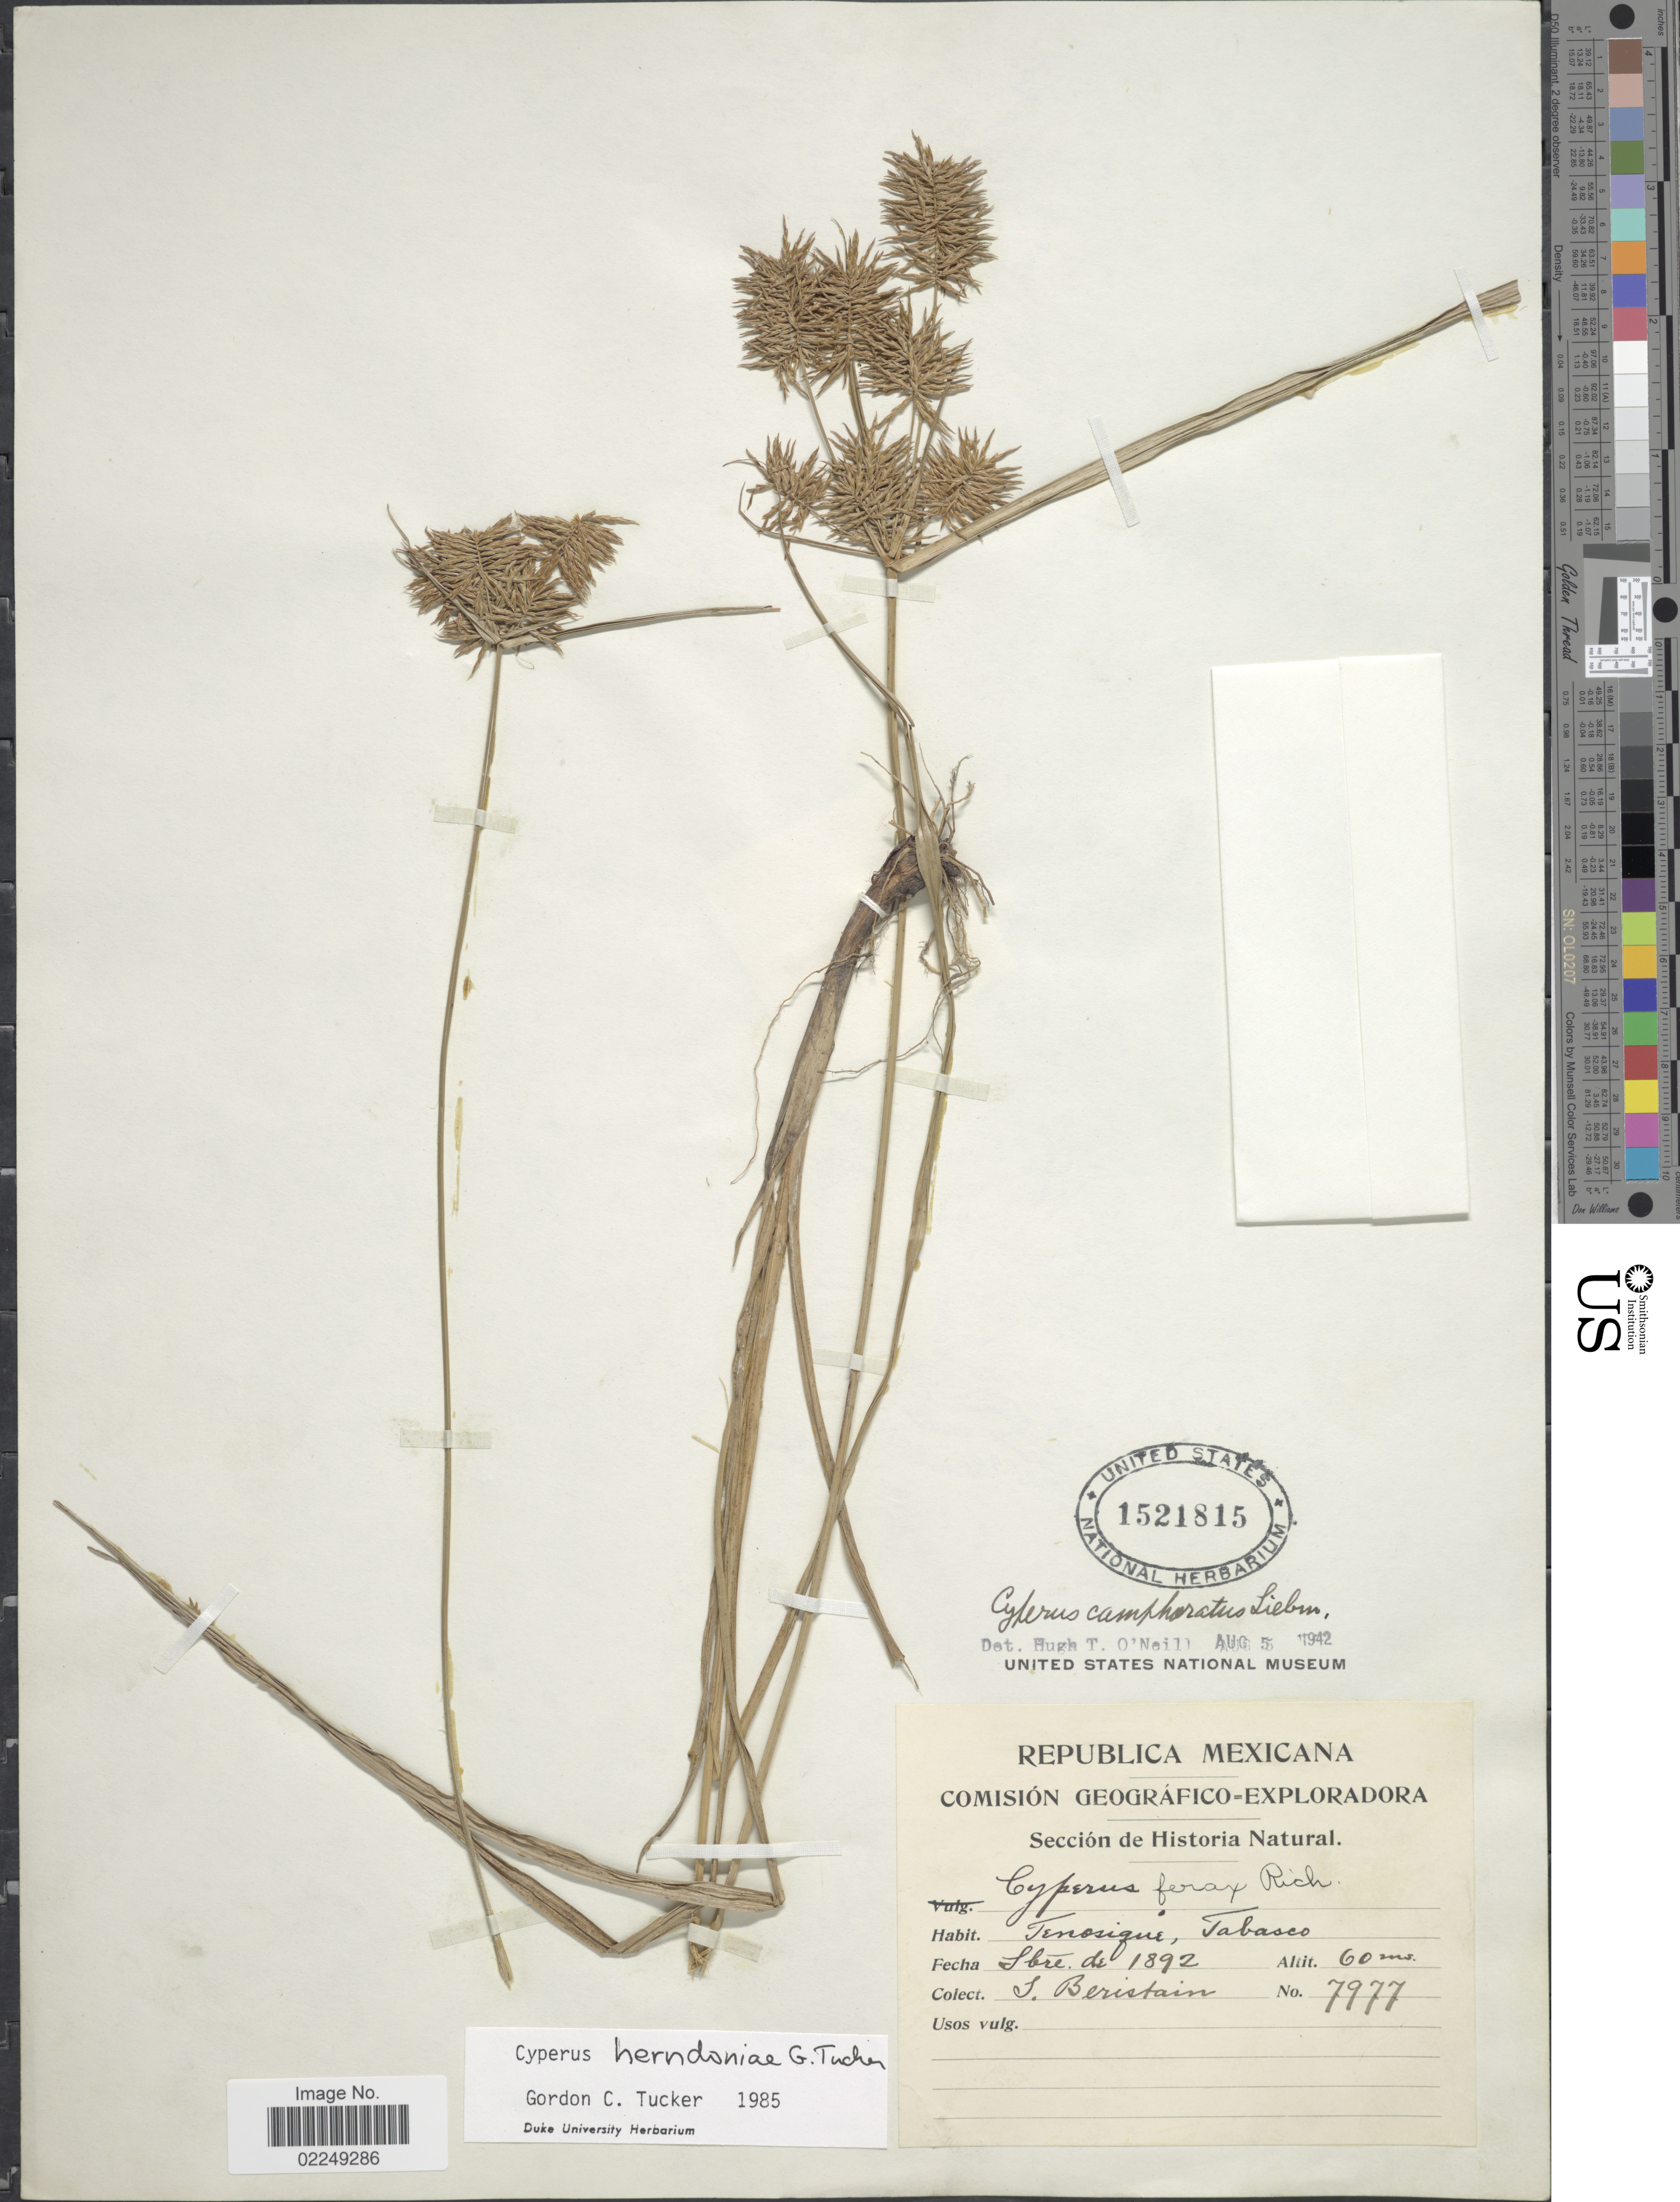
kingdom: Plantae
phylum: Tracheophyta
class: Liliopsida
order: Poales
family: Cyperaceae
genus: Cyperus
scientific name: Cyperus camphoratus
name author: Liebm.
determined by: Strong, Mark T., (BOT), Smithsonian Institution - National Museum of Natural History (UNITED STATES)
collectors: Beristain, S.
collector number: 7977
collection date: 1892-02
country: Mexico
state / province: Tabasco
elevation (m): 60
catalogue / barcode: US 1521815